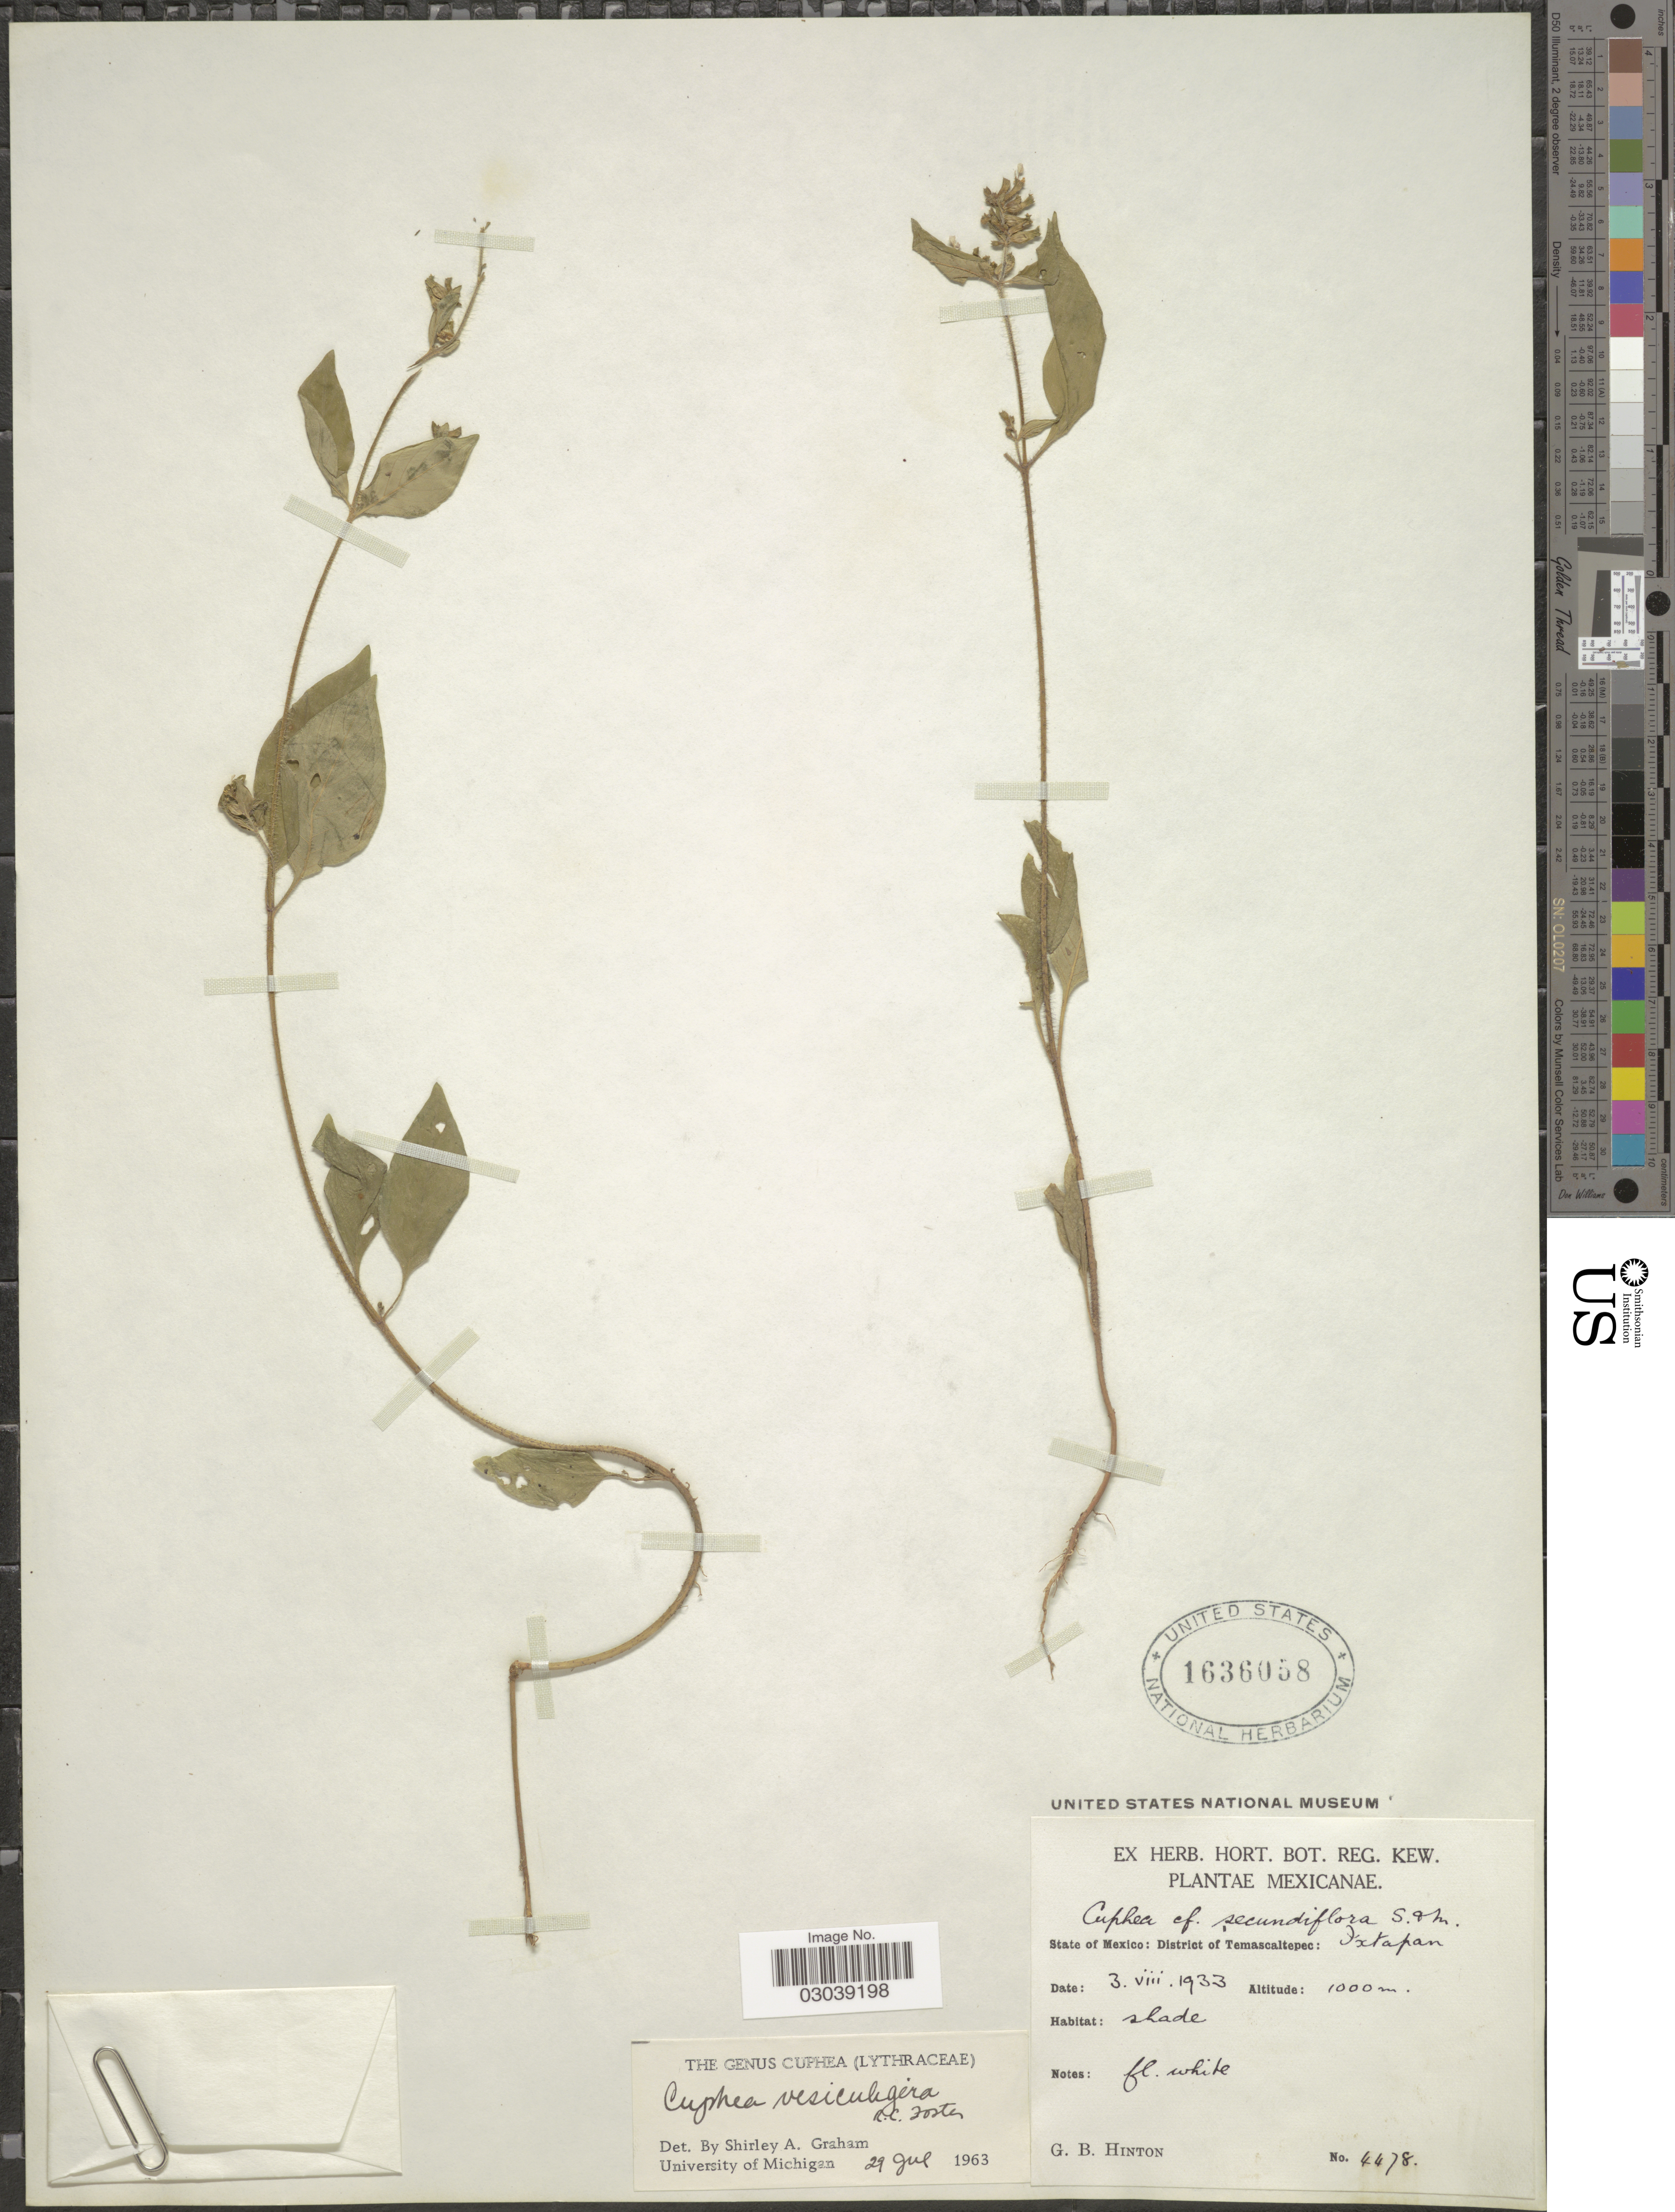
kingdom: Plantae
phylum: Tracheophyta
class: Magnoliopsida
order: Myrtales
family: Lythraceae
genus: Cuphea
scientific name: Cuphea vesiculigera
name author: R.C. Foster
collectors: G. B. Hinton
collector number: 4478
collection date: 1933-08-03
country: Mexico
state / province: México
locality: District of Temascaltepec: Ixtapan.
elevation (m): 1000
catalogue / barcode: US 1636058